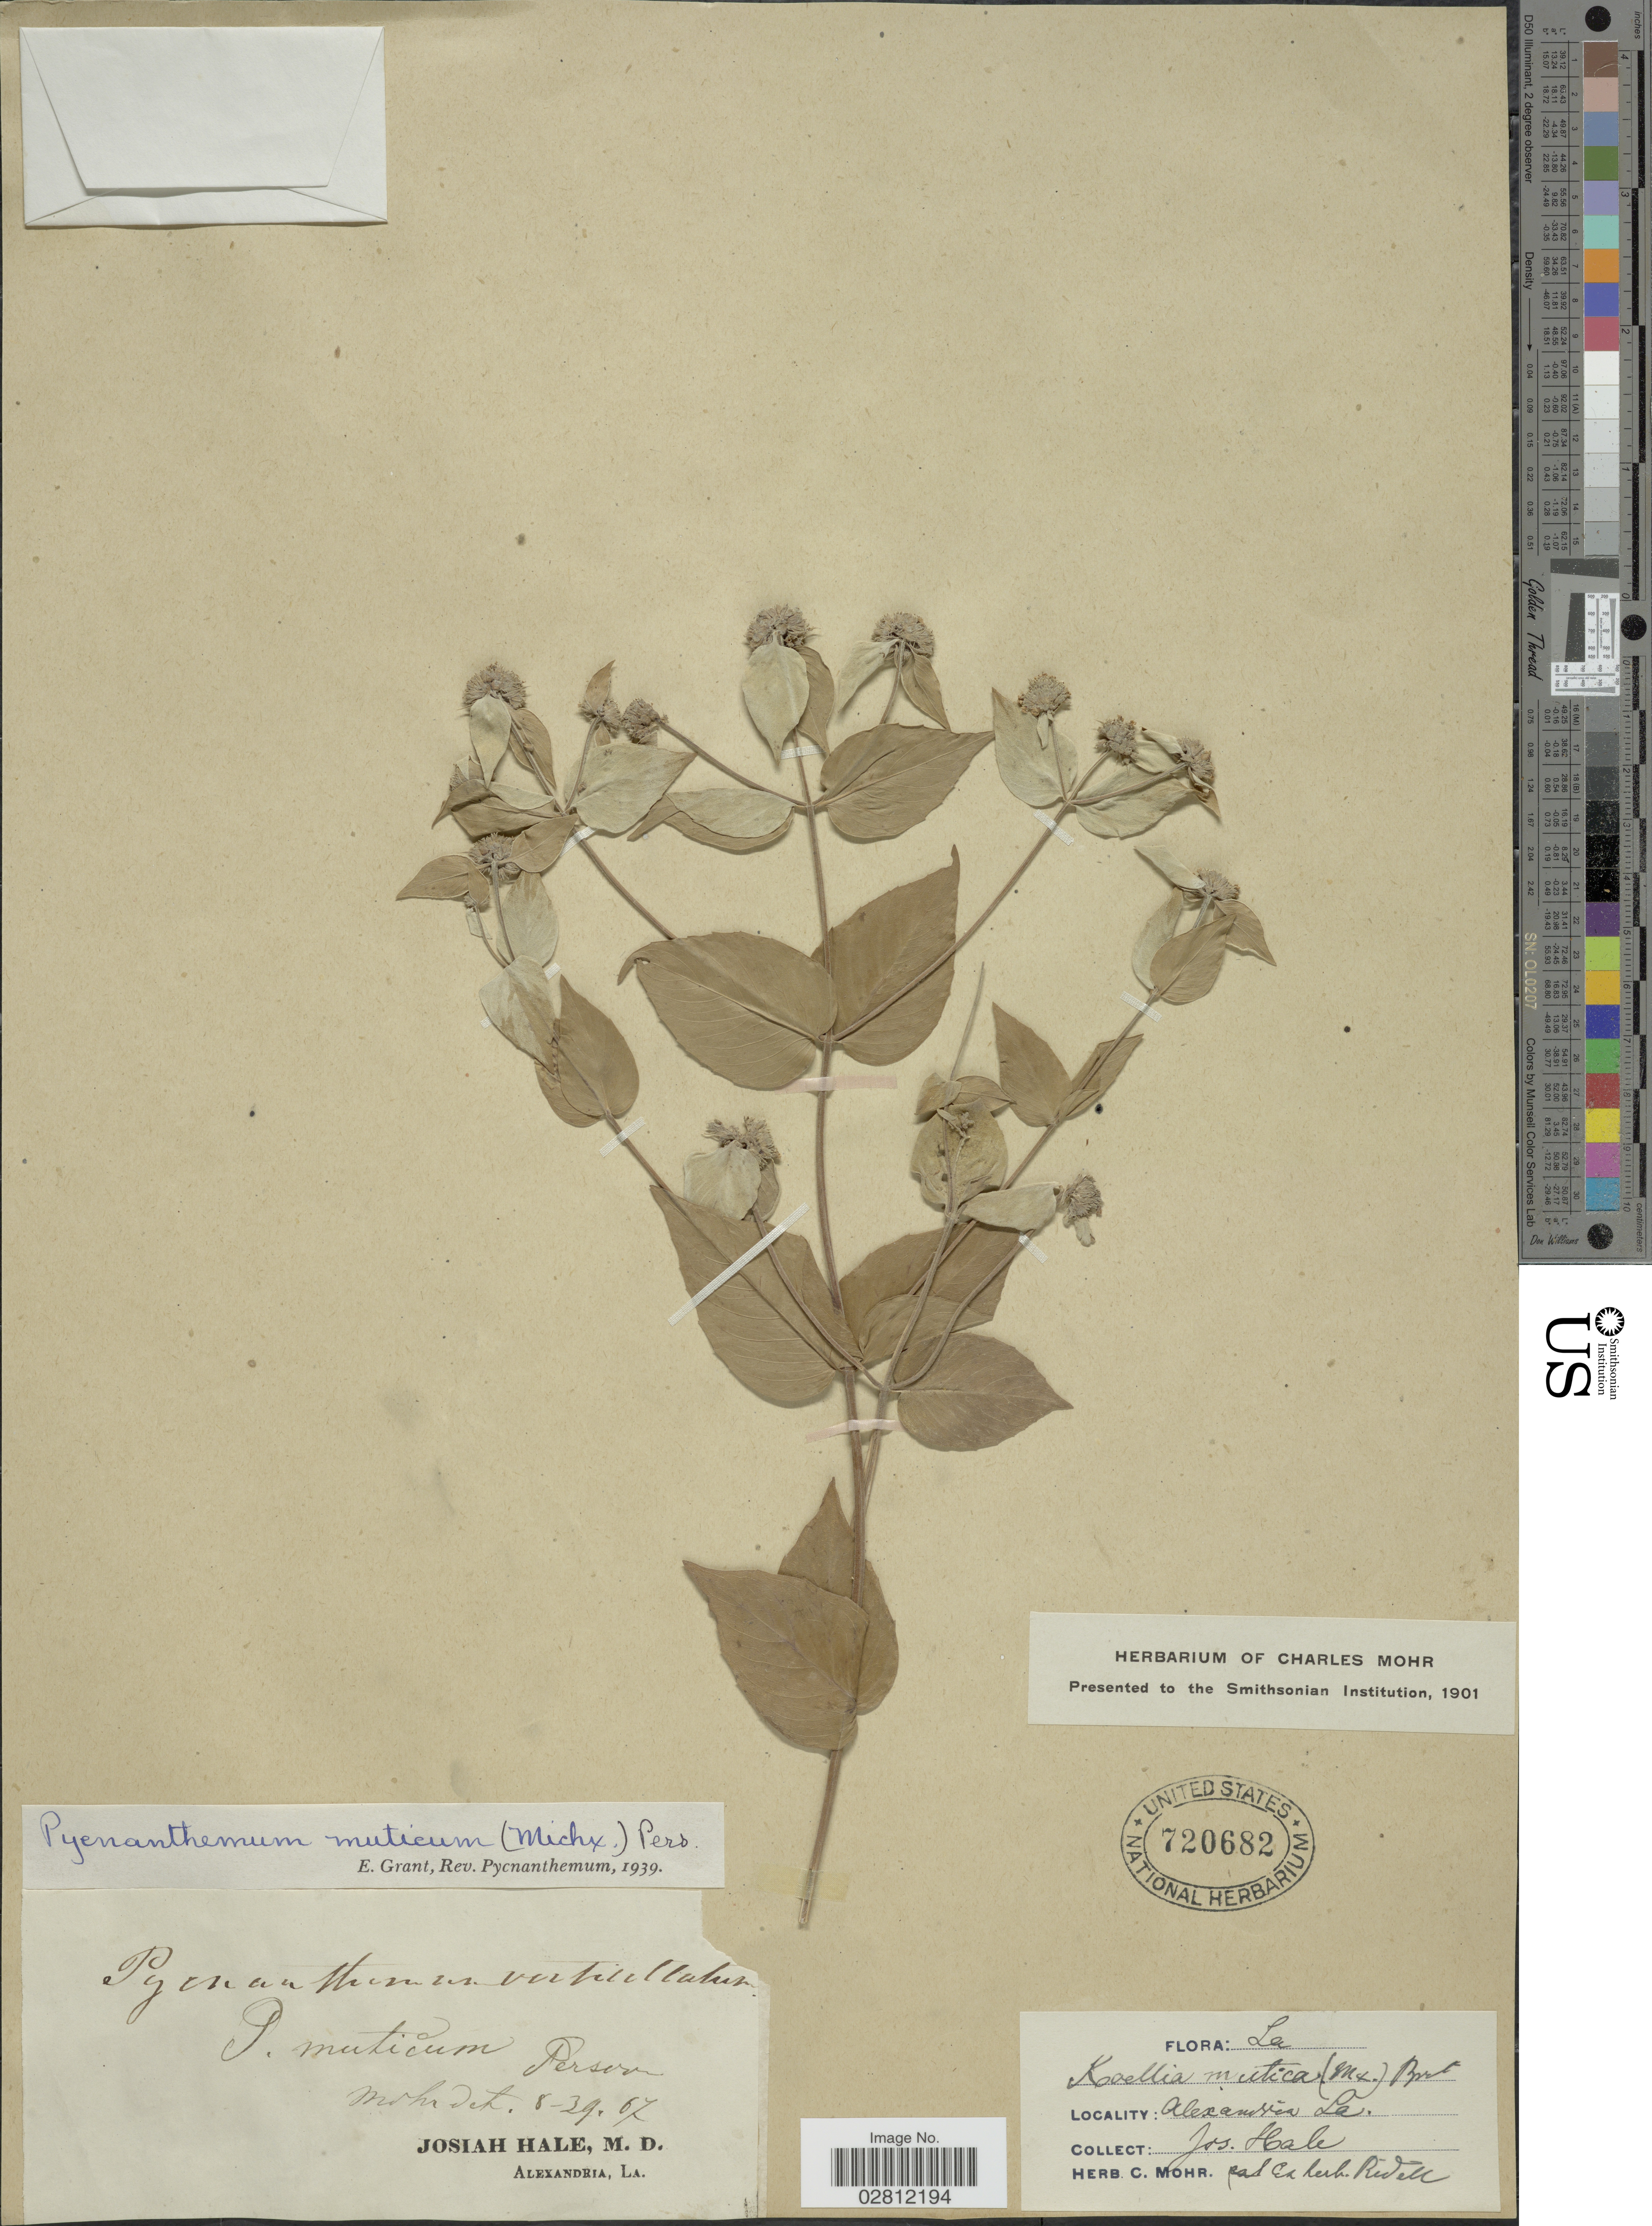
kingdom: Plantae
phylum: Tracheophyta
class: Magnoliopsida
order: Lamiales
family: Lamiaceae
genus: Pycnanthemum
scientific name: Pycnanthemum muticum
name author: (Michx.) Pers.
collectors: J. Hale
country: United States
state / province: Louisiana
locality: Alexandria.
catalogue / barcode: US 720682